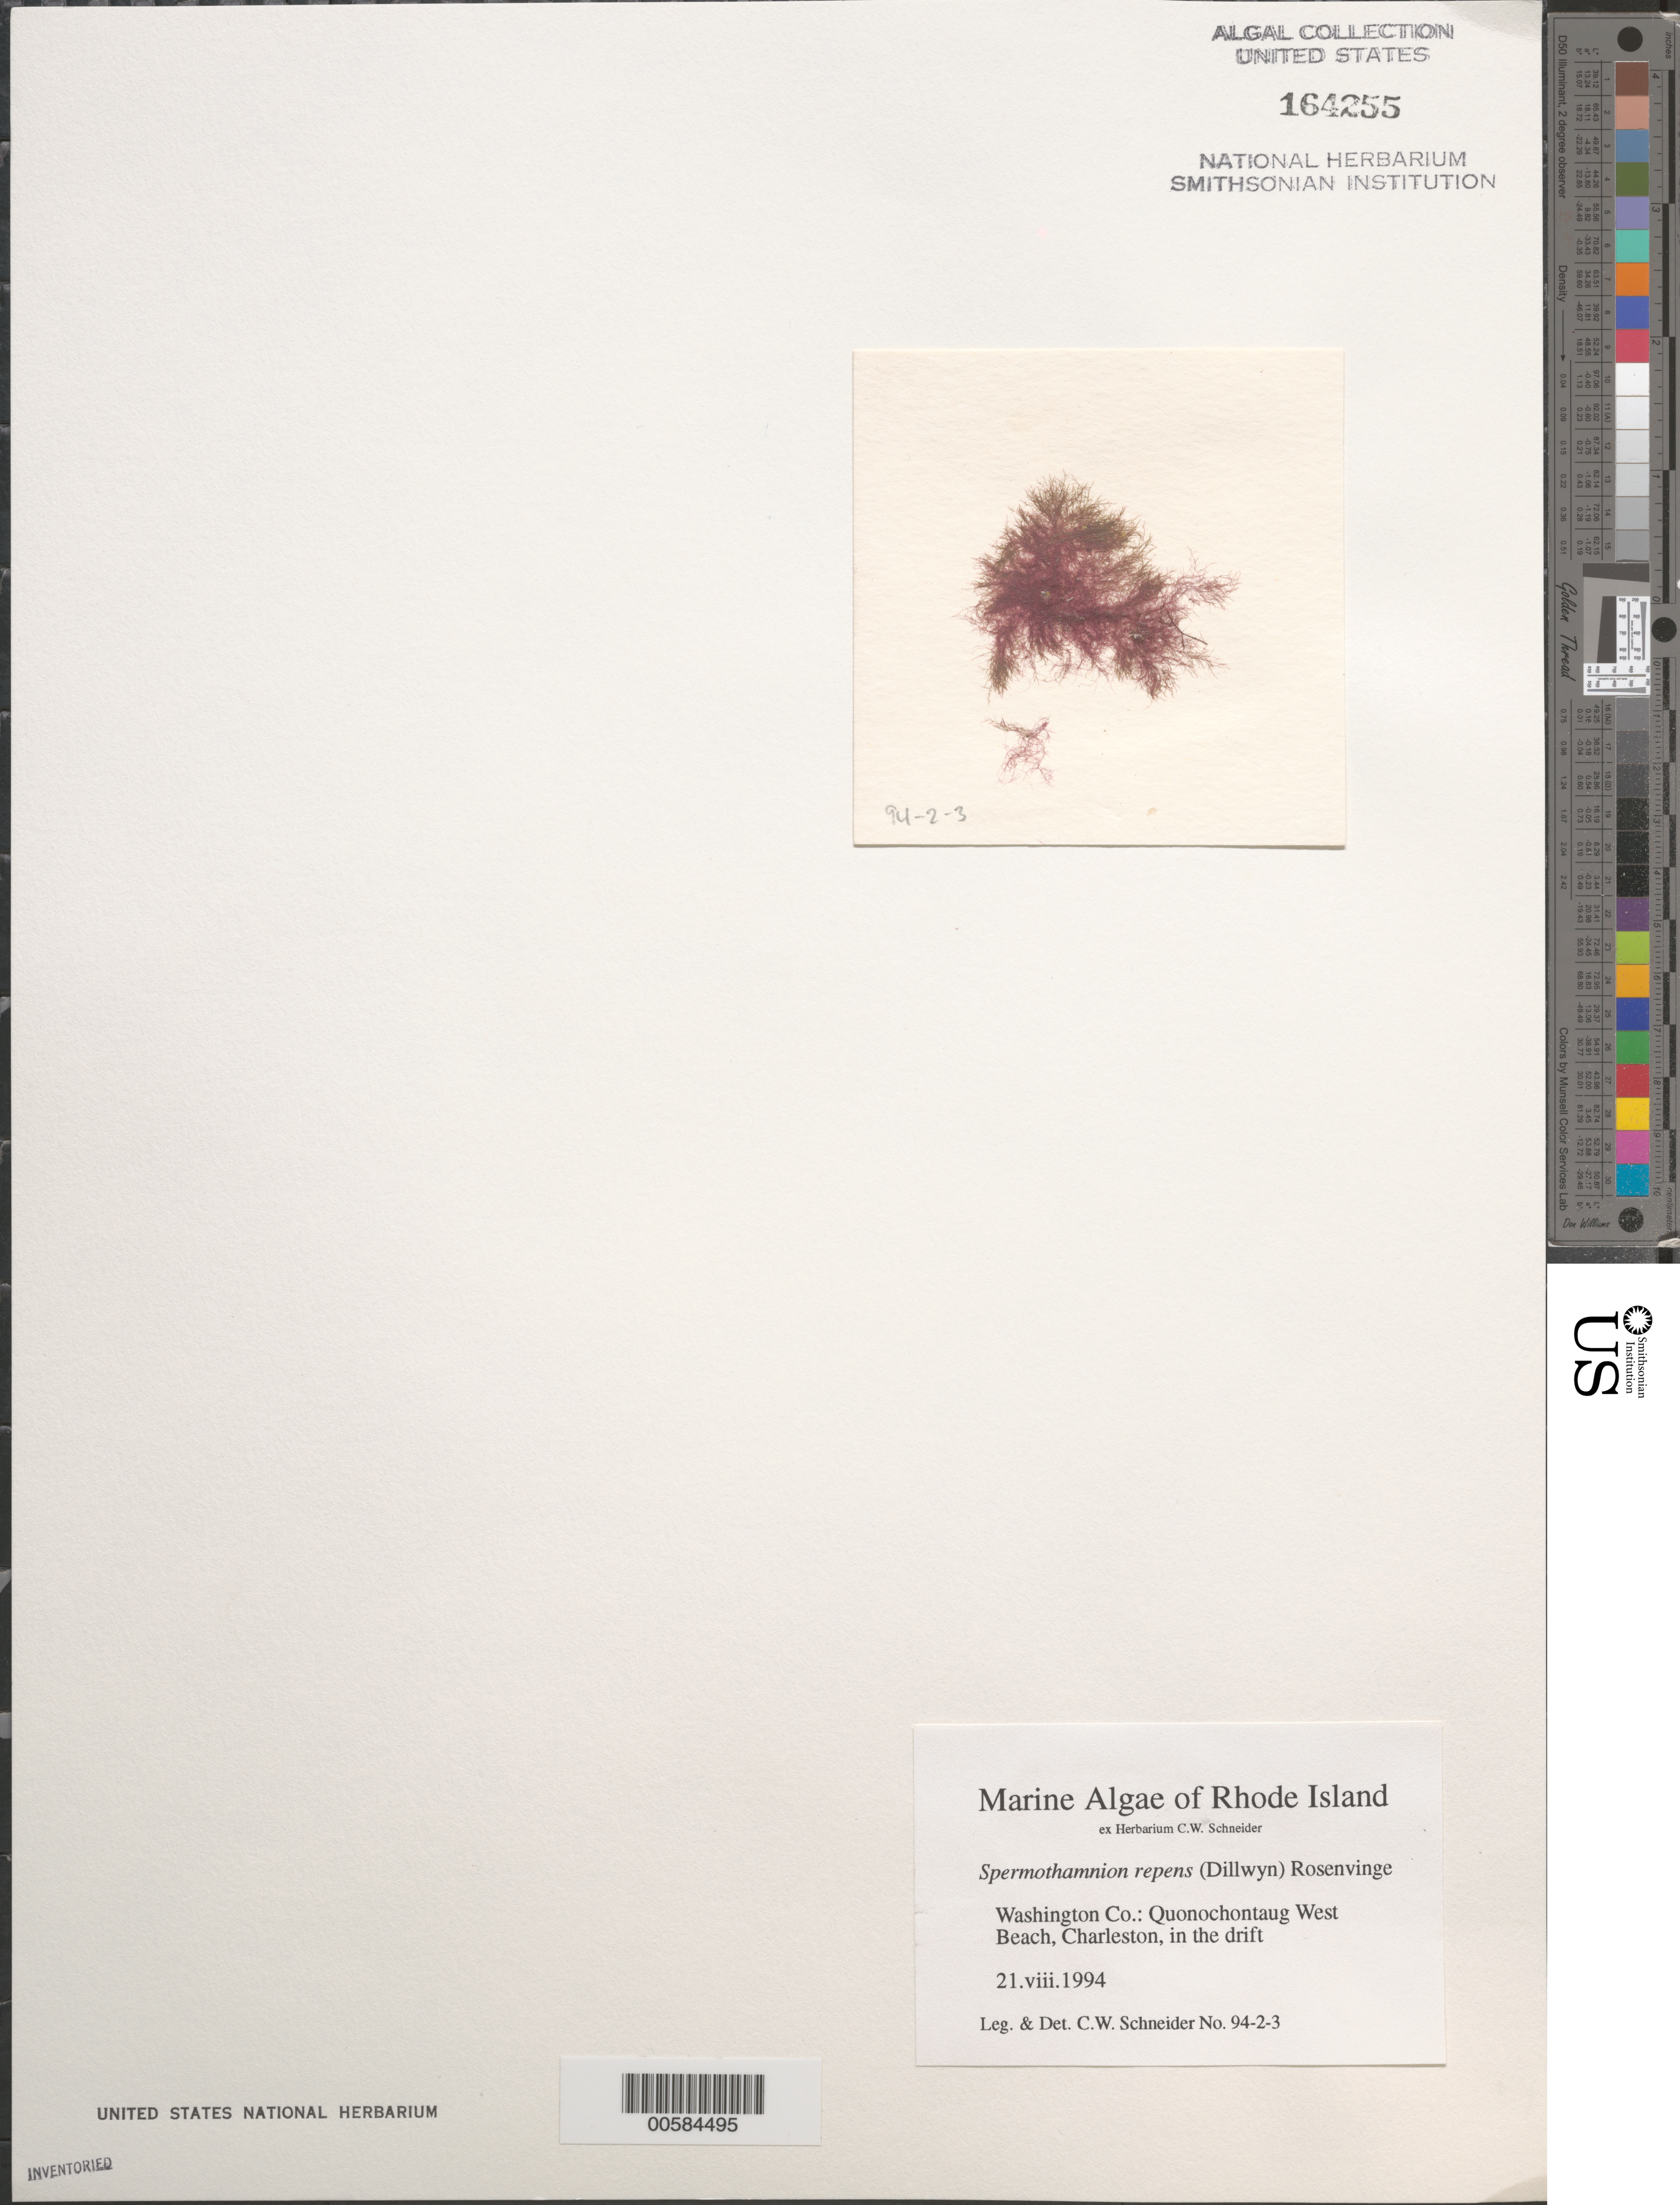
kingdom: Plantae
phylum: Rhodophyta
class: Florideophyceae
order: Ceramiales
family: Wrangeliaceae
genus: Spermothamnion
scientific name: Spermothamnion repens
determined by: Schneider, C. W.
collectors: C. W. Schneider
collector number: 94-2-3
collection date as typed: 21 Aug 1994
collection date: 1994-08-21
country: United States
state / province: Rhode Island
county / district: Washington County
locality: Quonochontaug west beach, Charleston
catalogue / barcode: US 164255